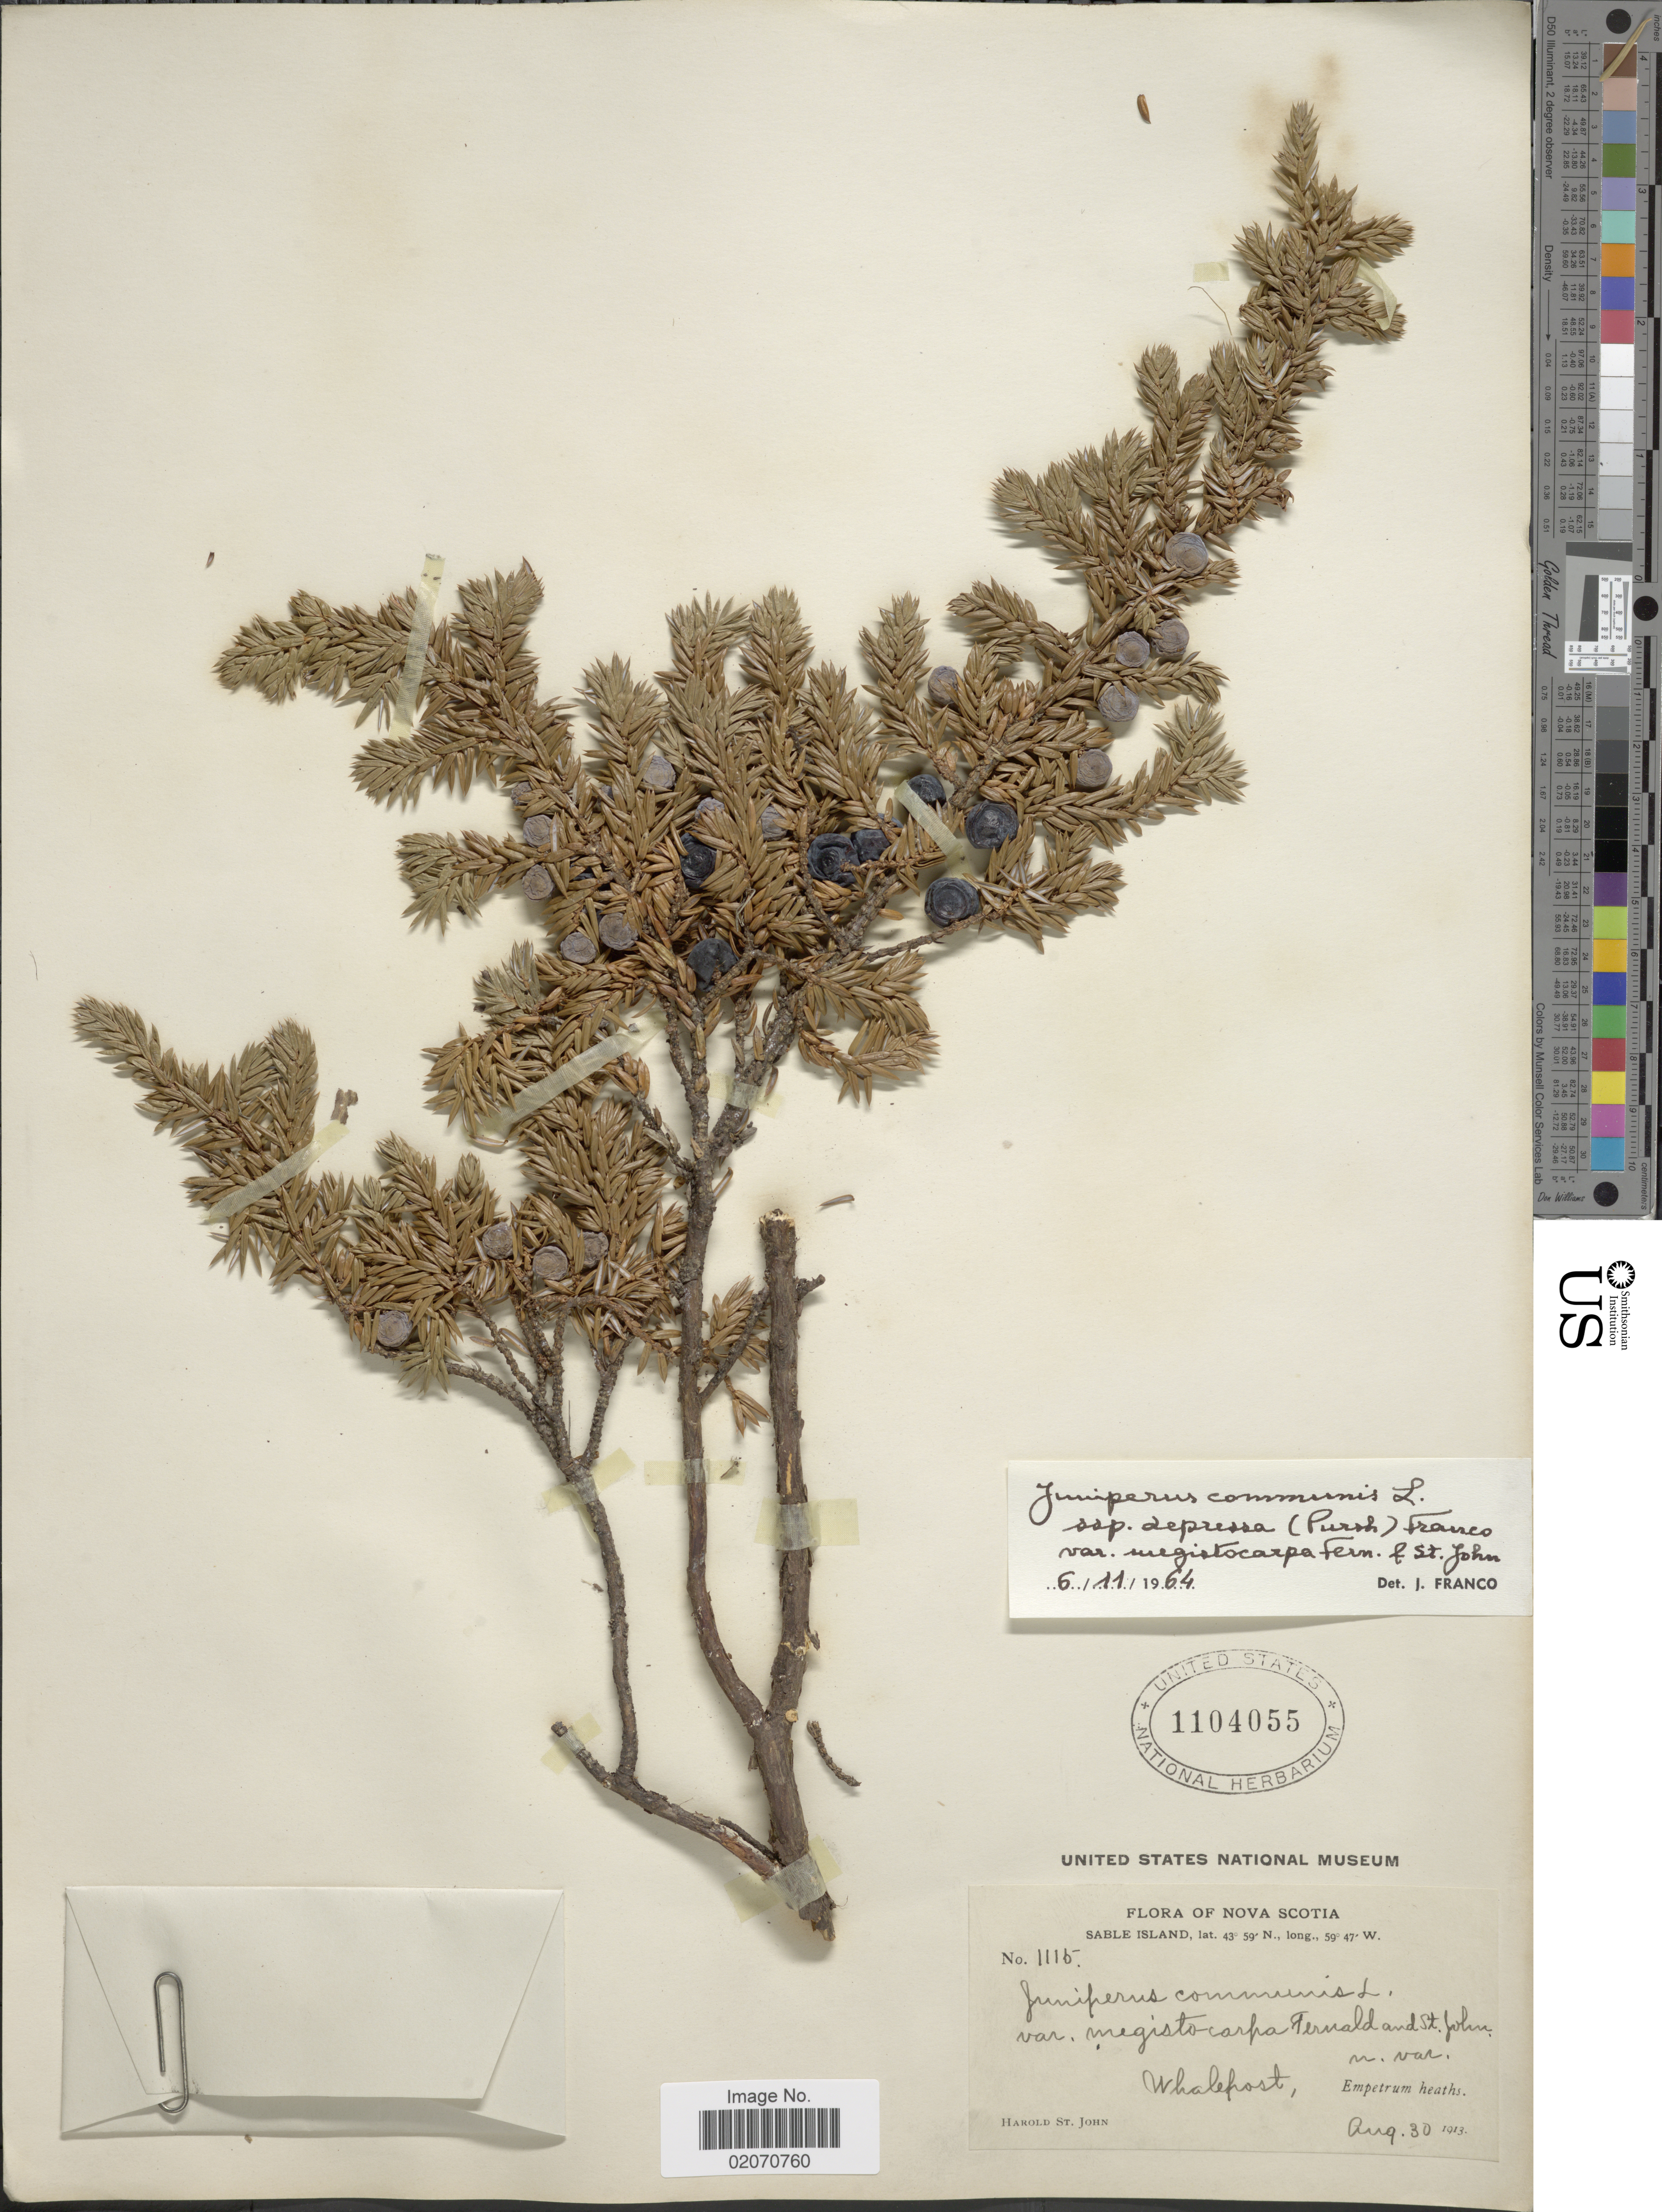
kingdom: Plantae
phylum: Tracheophyta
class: Pinopsida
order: Pinales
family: Cupressaceae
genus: Juniperus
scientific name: Juniperus communis var. megistocarpa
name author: Fernald & H. St. John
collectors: H. St. John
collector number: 1115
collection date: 1913-08-30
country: Canada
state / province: Nova Scotia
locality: Sable Island, Whalepost., Empetrum heaths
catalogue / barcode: US 1104055